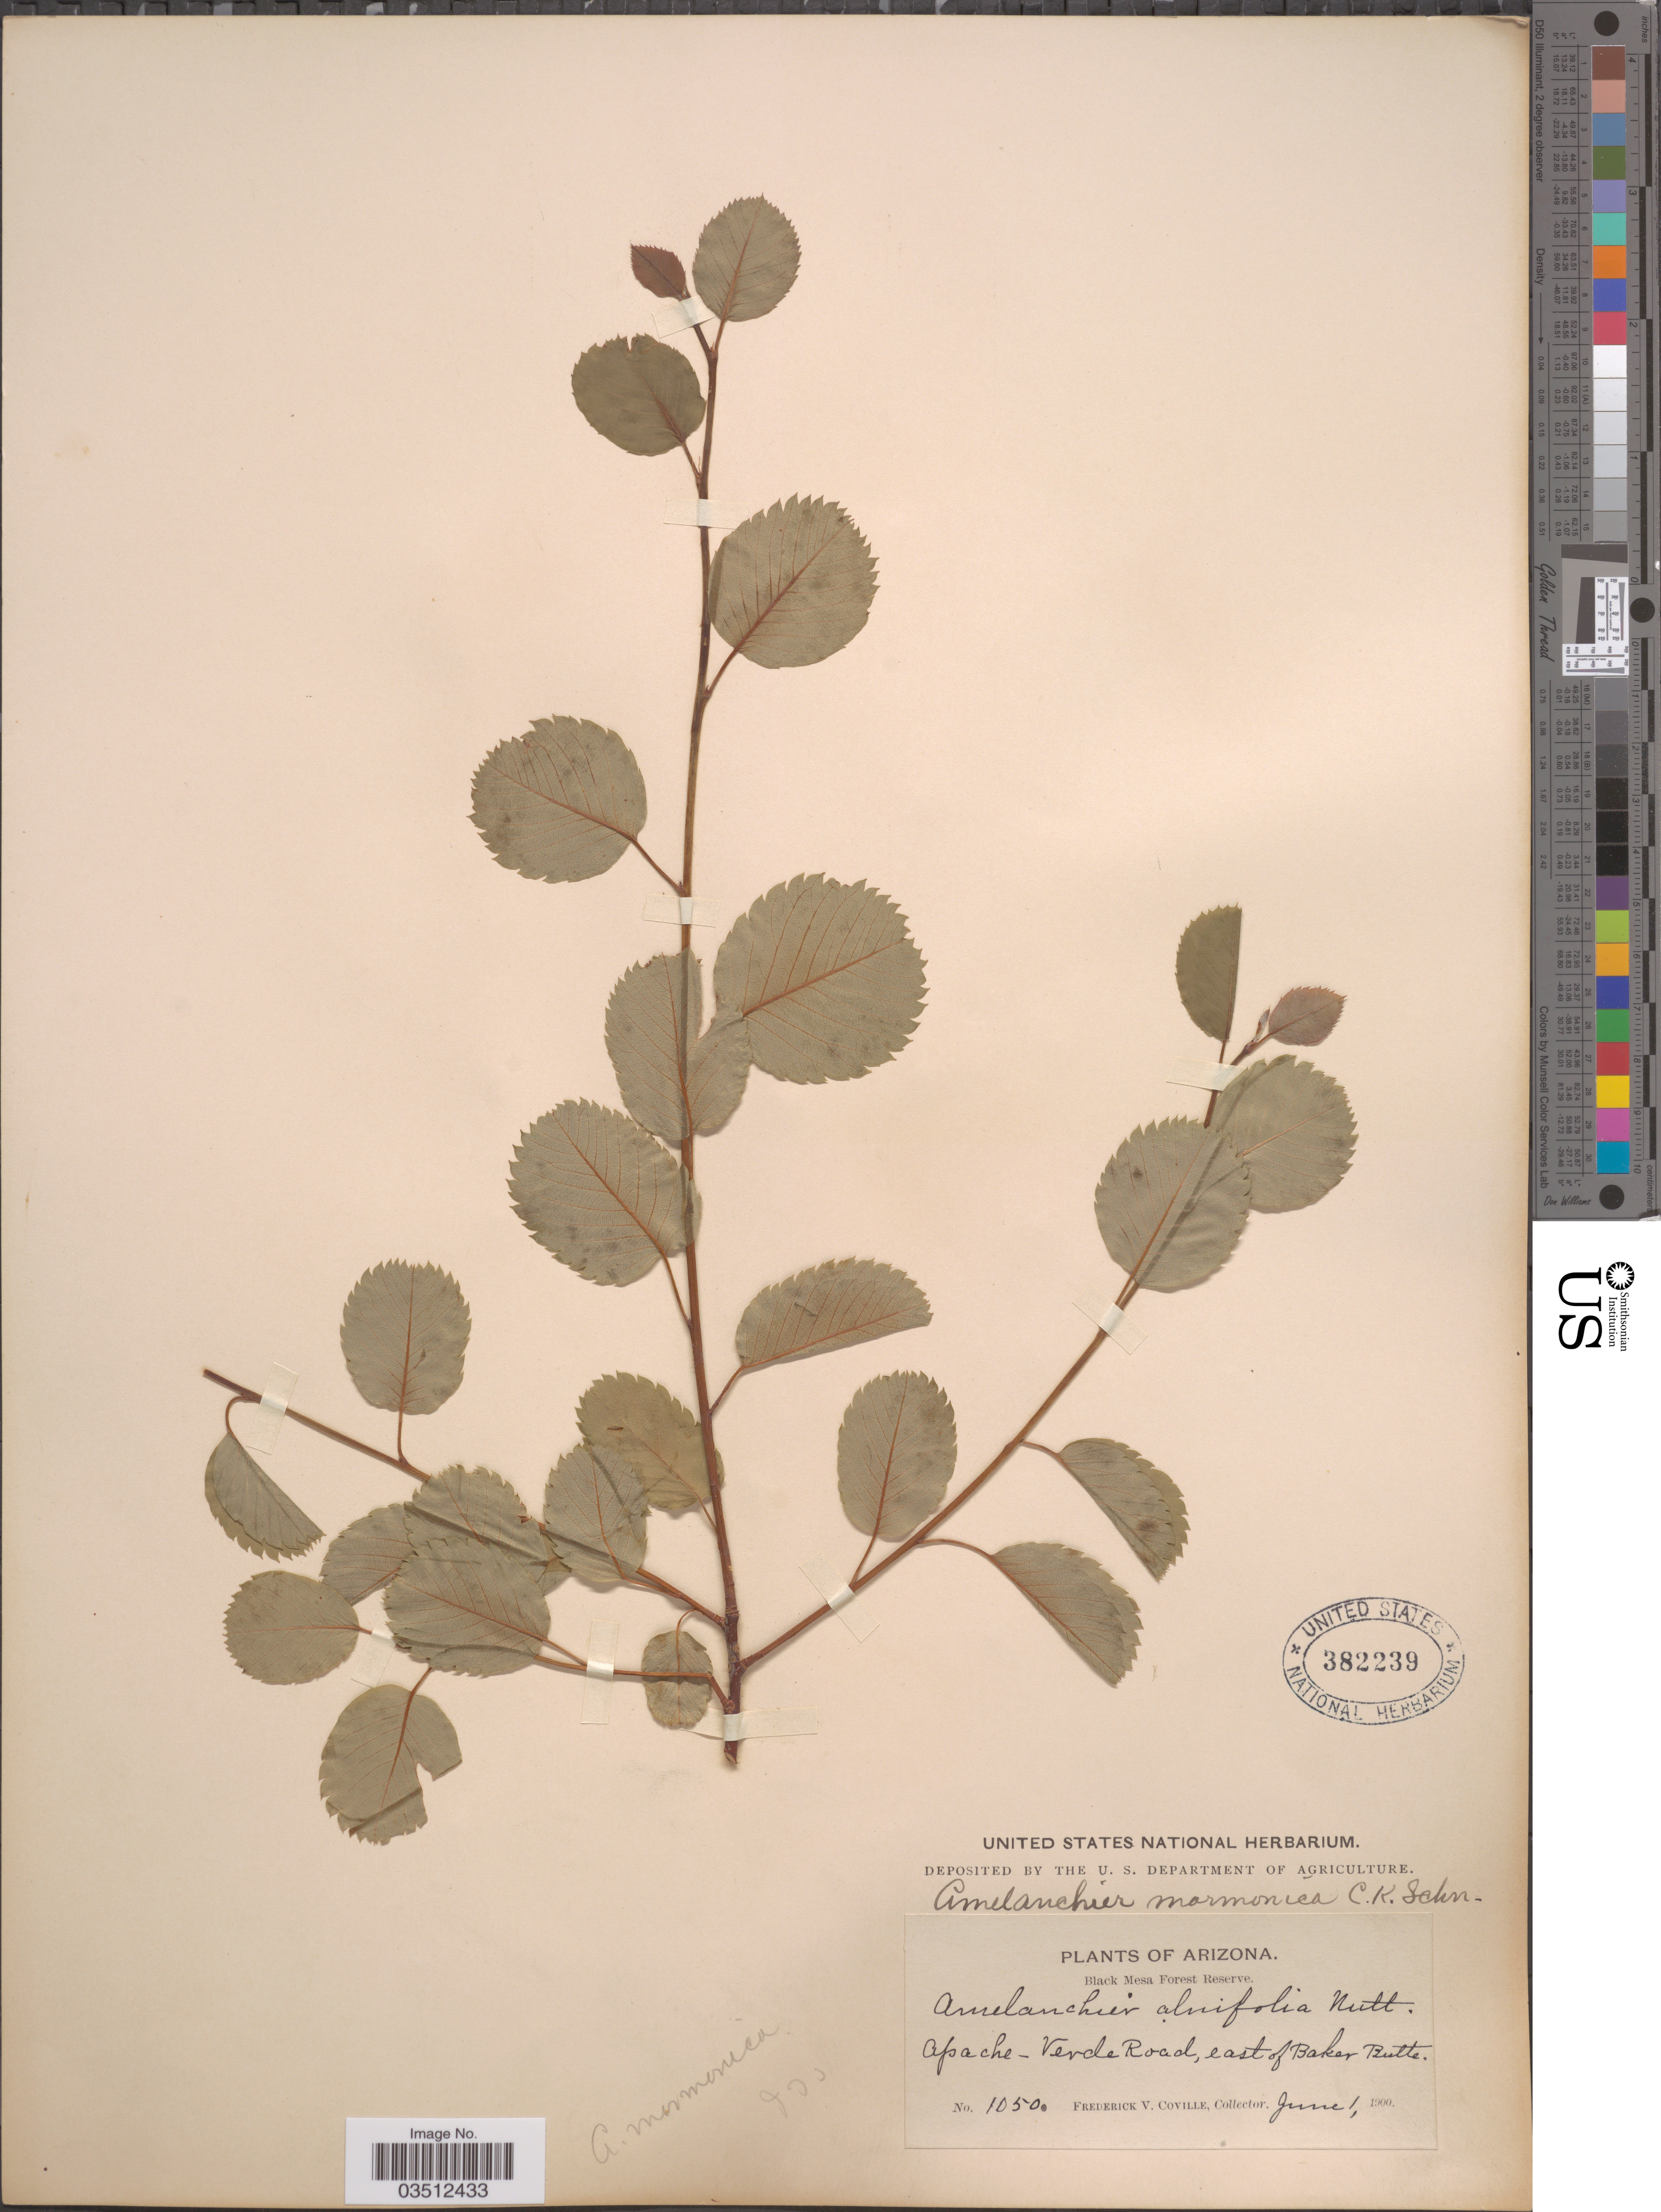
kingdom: Plantae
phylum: Tracheophyta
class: Magnoliopsida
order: Rosales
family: Rosaceae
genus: Amelanchier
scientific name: Amelanchier mormonica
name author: C.K. Schneid.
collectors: F. V. Coville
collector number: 1050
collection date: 1900-06-01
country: United States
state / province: Arizona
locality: Black Mesa Forest Reserve. Apache - Verde Road, east of Baker Butte.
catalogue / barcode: US 382239